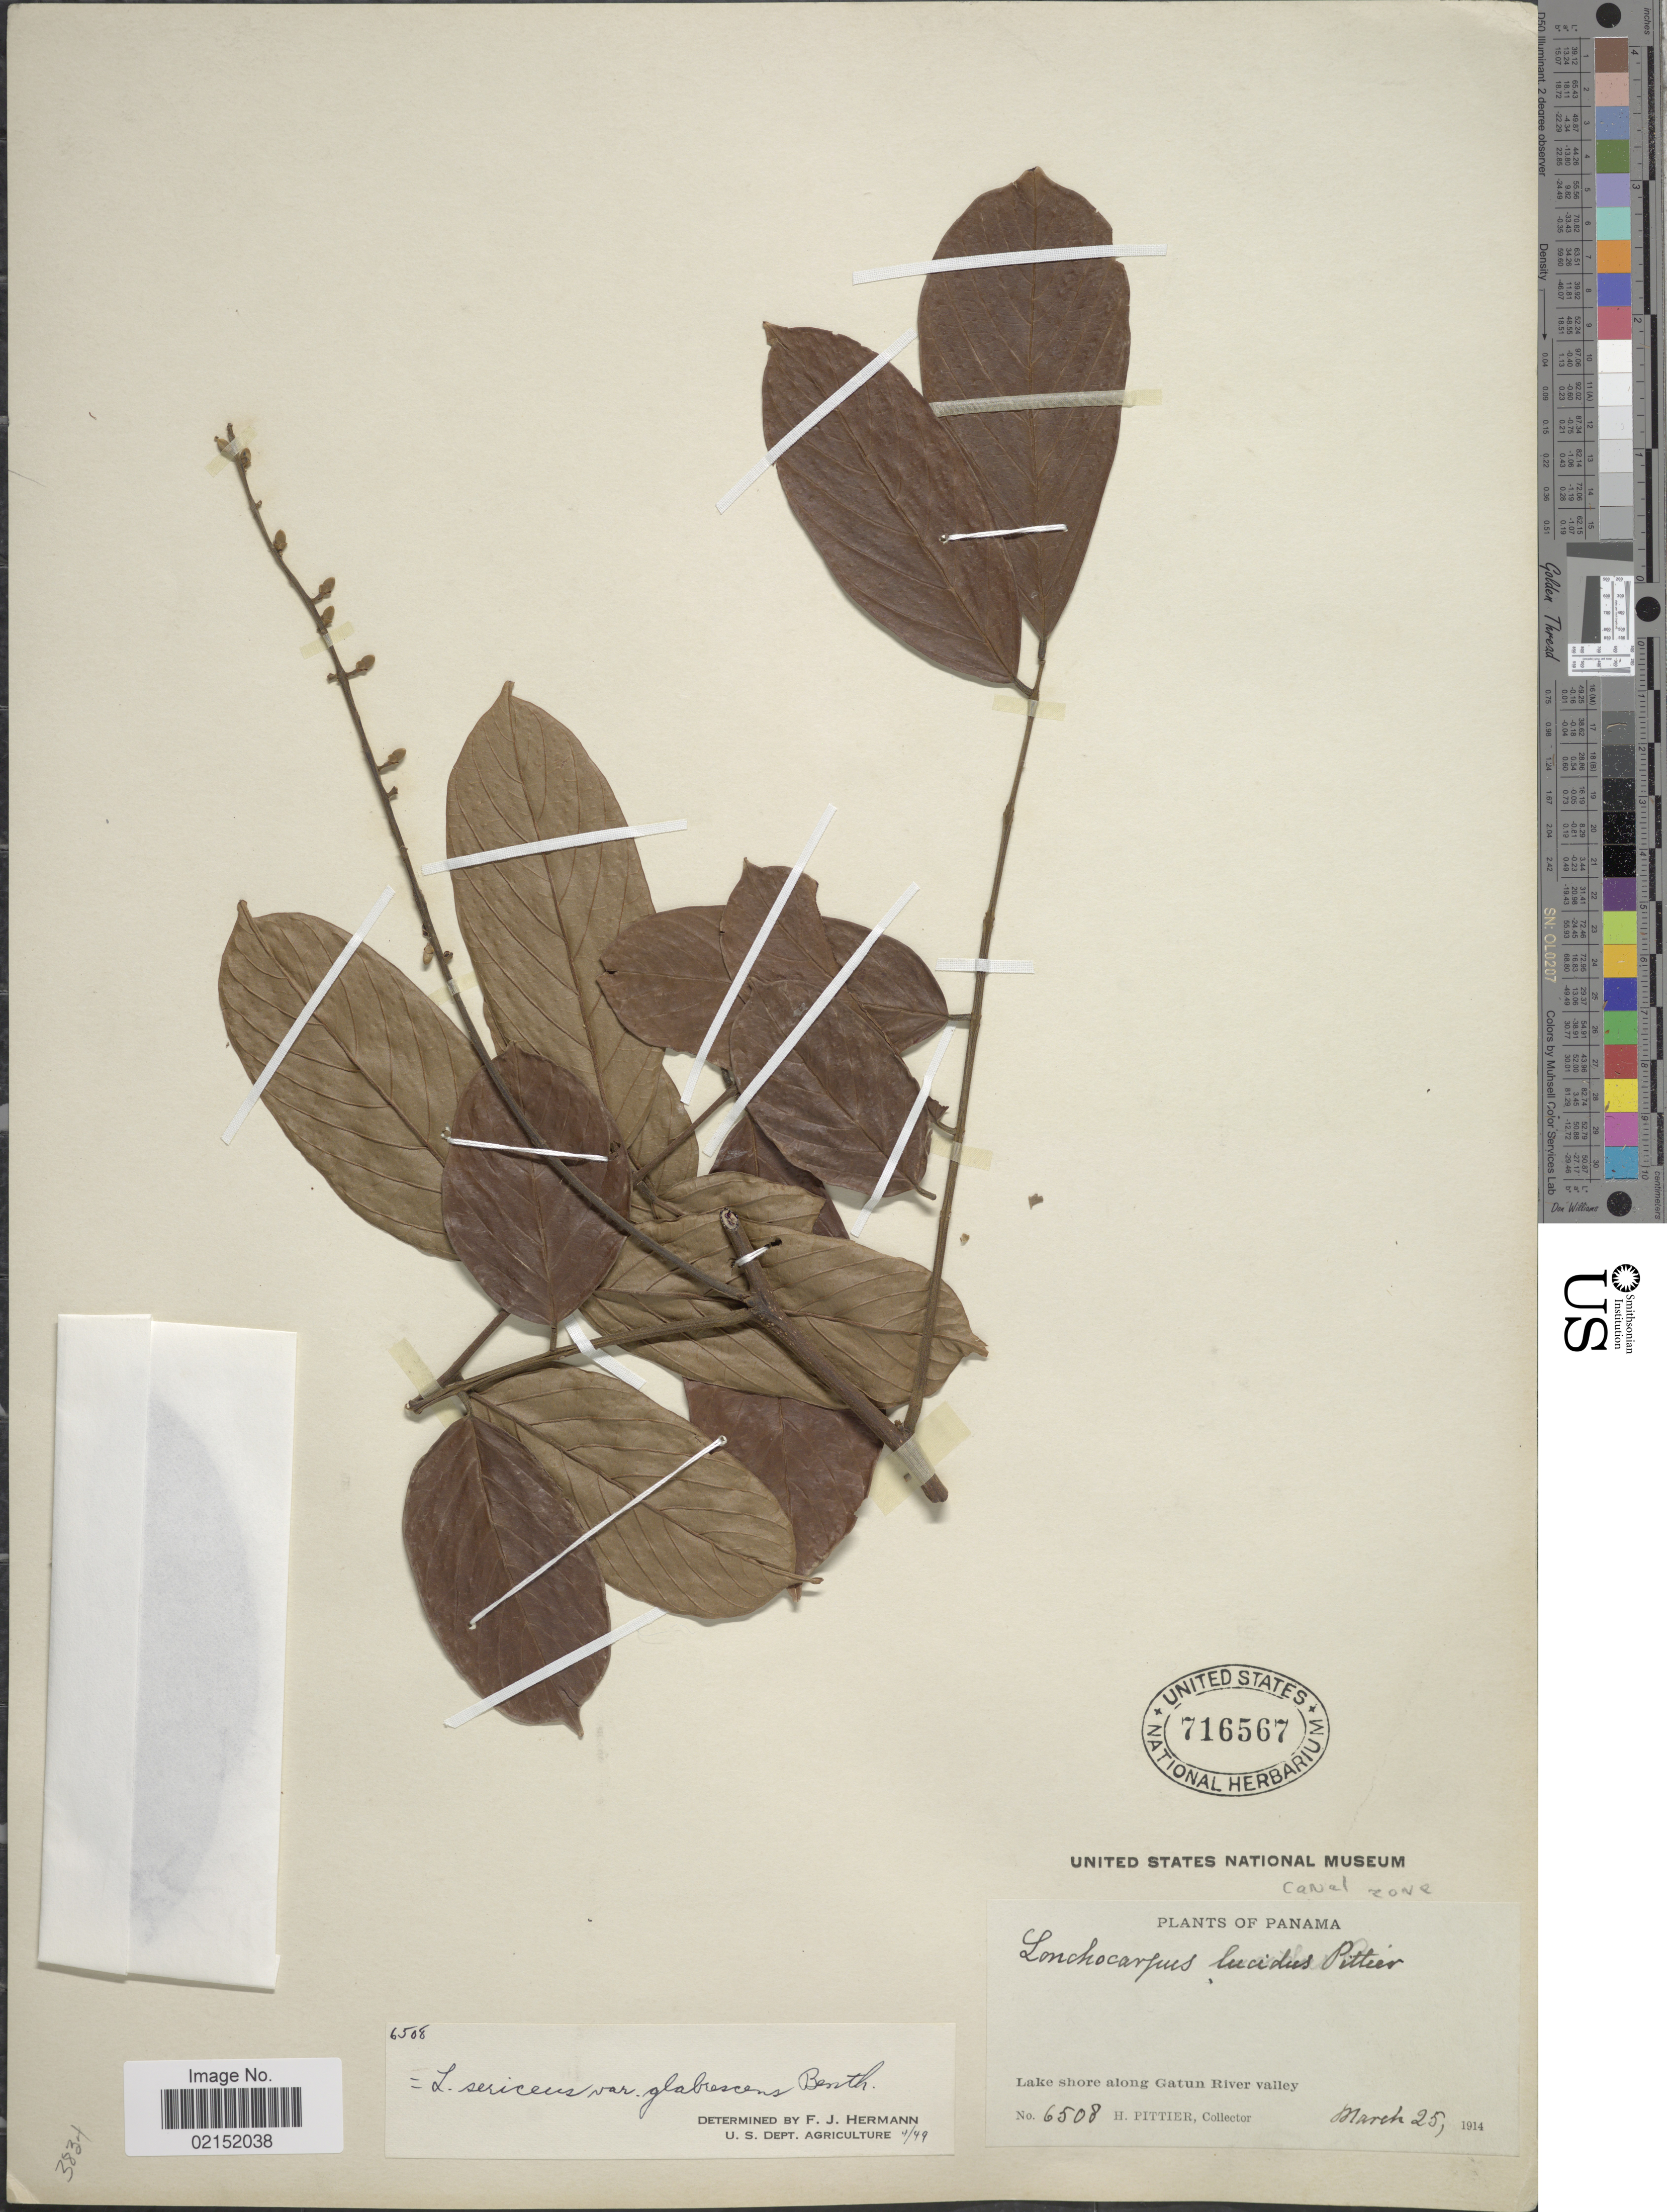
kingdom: Plantae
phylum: Tracheophyta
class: Magnoliopsida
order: Fabales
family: Fabaceae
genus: Lonchocarpus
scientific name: Lonchocarpus sericeus var. glabrescens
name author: Benth.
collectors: H. F. Pittier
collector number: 6508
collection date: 1914-03-25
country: Panama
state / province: Colón / Panamá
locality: Canal Zone, Lake shore along Gatun River Valley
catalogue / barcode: US 716567